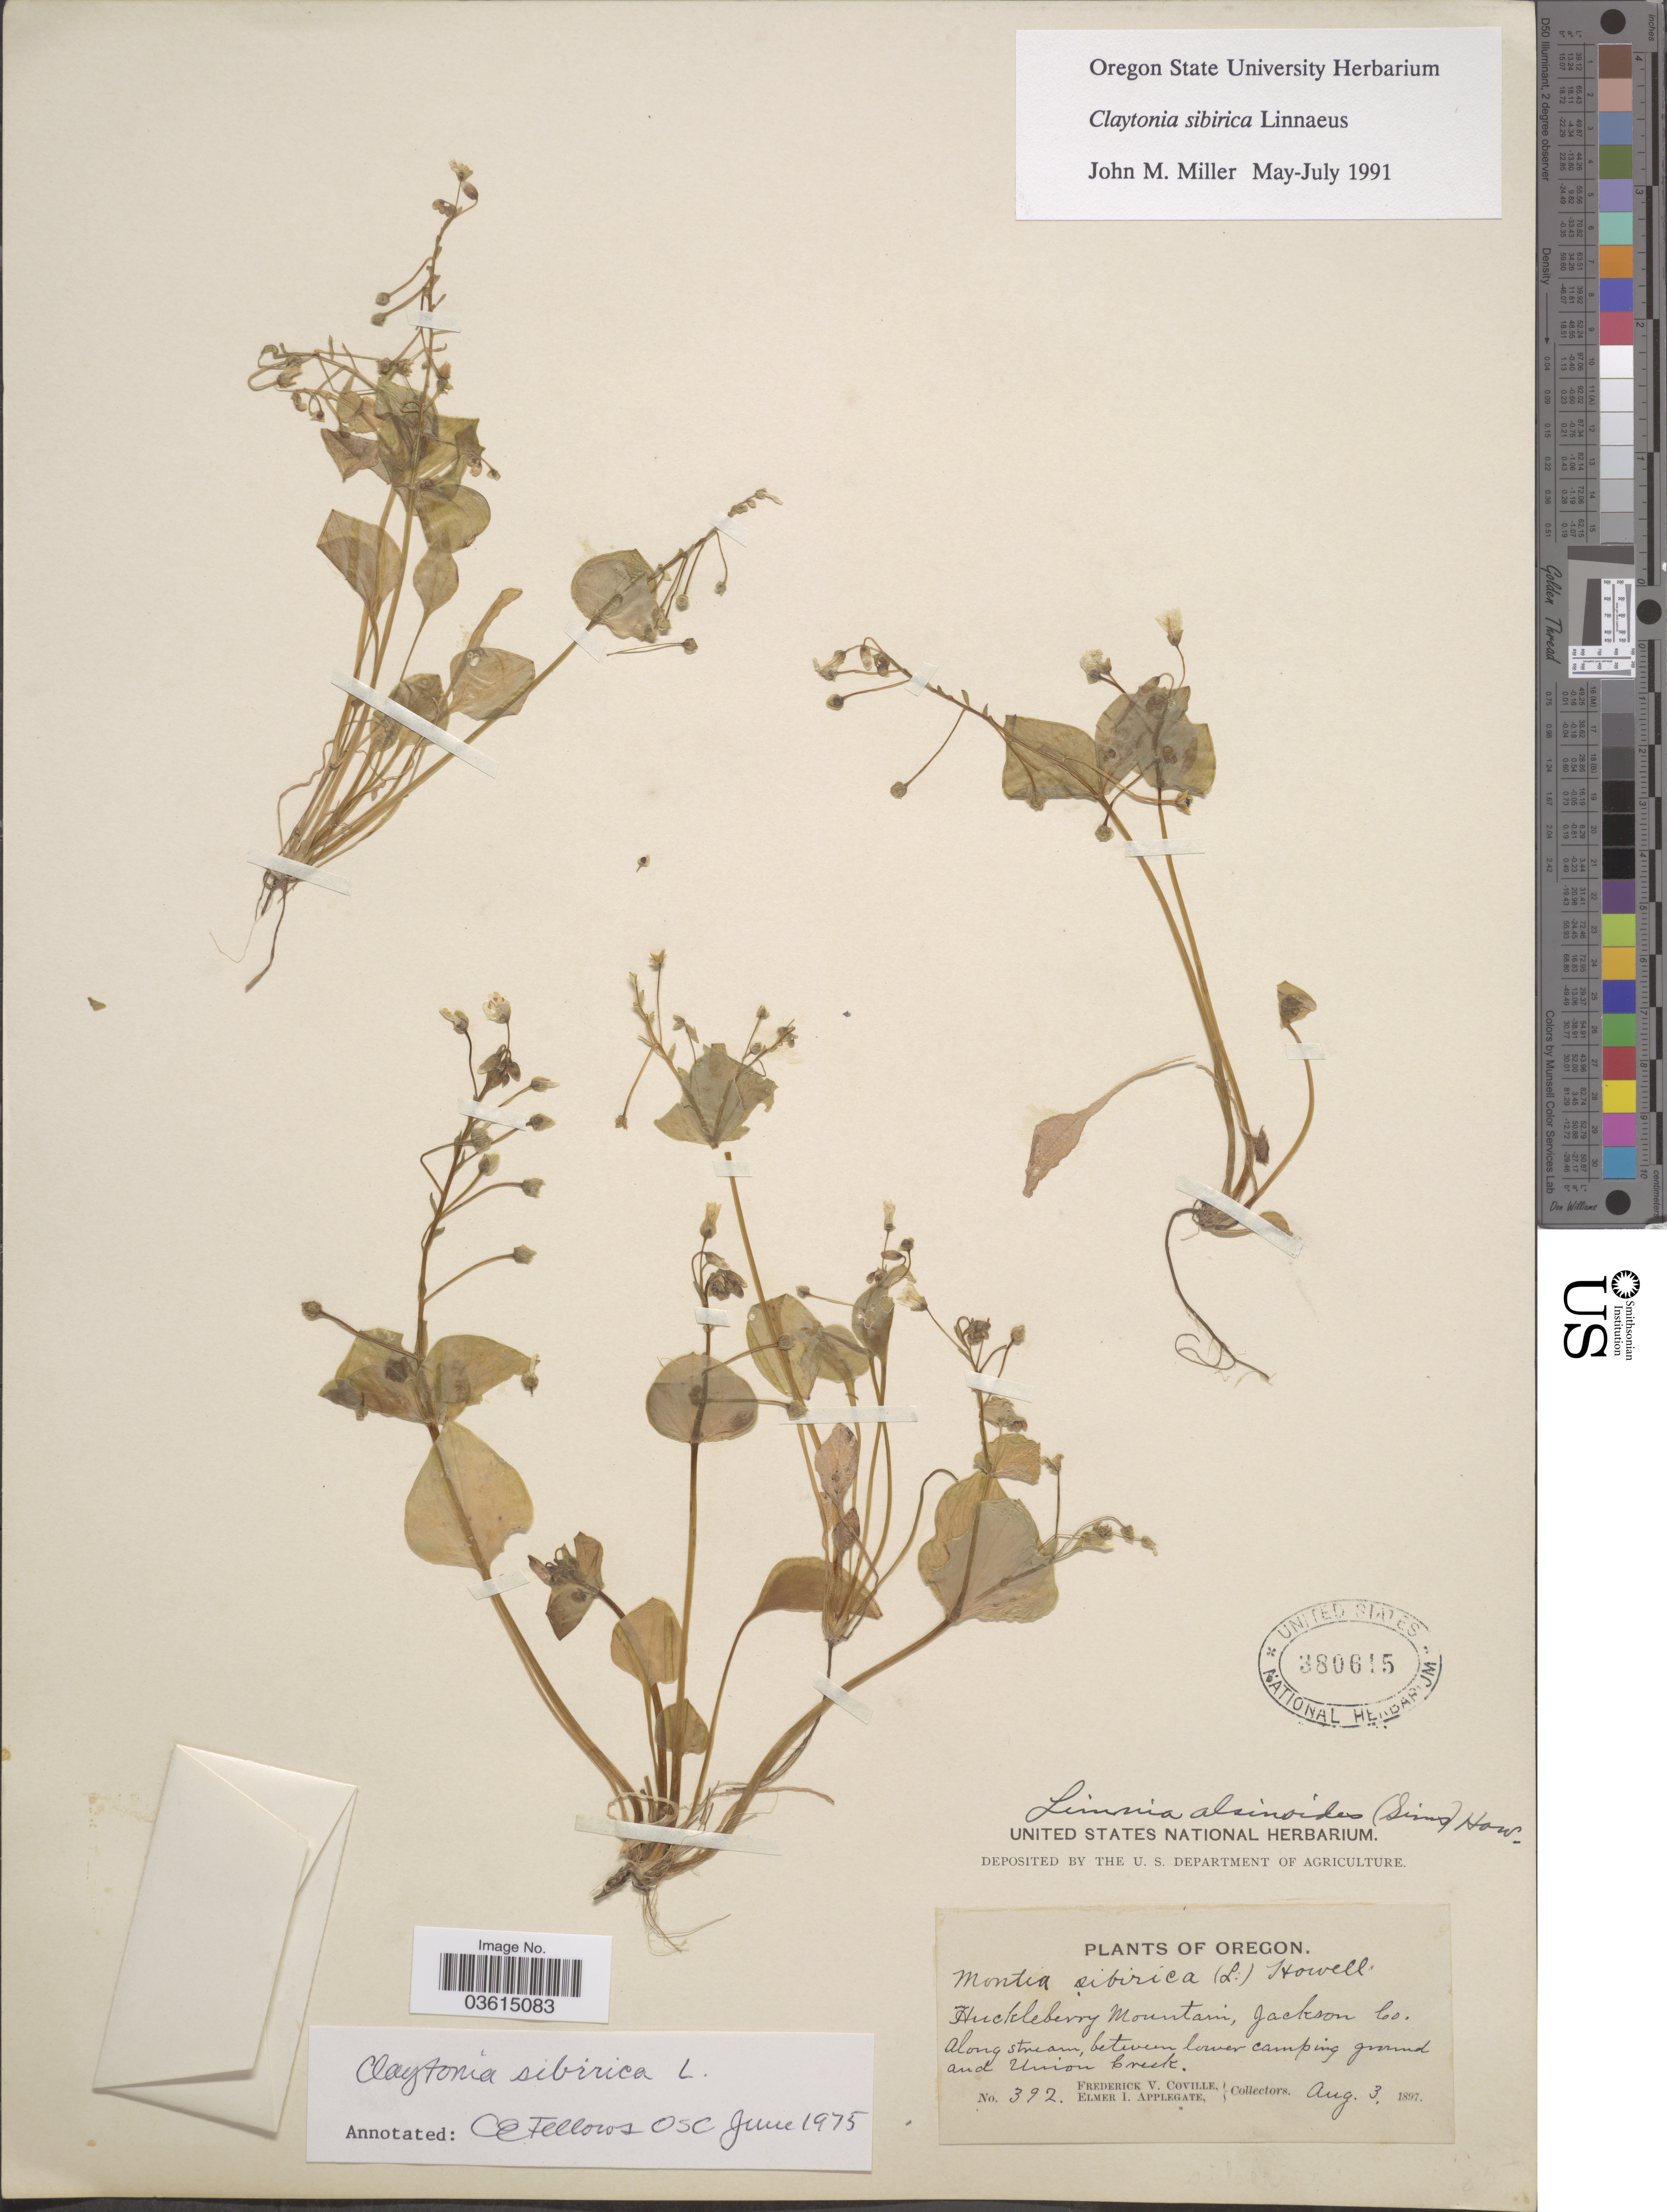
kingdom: Plantae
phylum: Tracheophyta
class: Magnoliopsida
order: Caryophyllales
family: Montiaceae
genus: Claytonia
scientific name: Claytonia sibirica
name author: L.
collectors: F. V. Coville & E. I. Applegate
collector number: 392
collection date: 1897-08-03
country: United States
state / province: Oregon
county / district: Jackson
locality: Huckleberry Mountain, Jackson Co. Along stream, between lower camping ground and Union Creek.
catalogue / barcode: US 380615